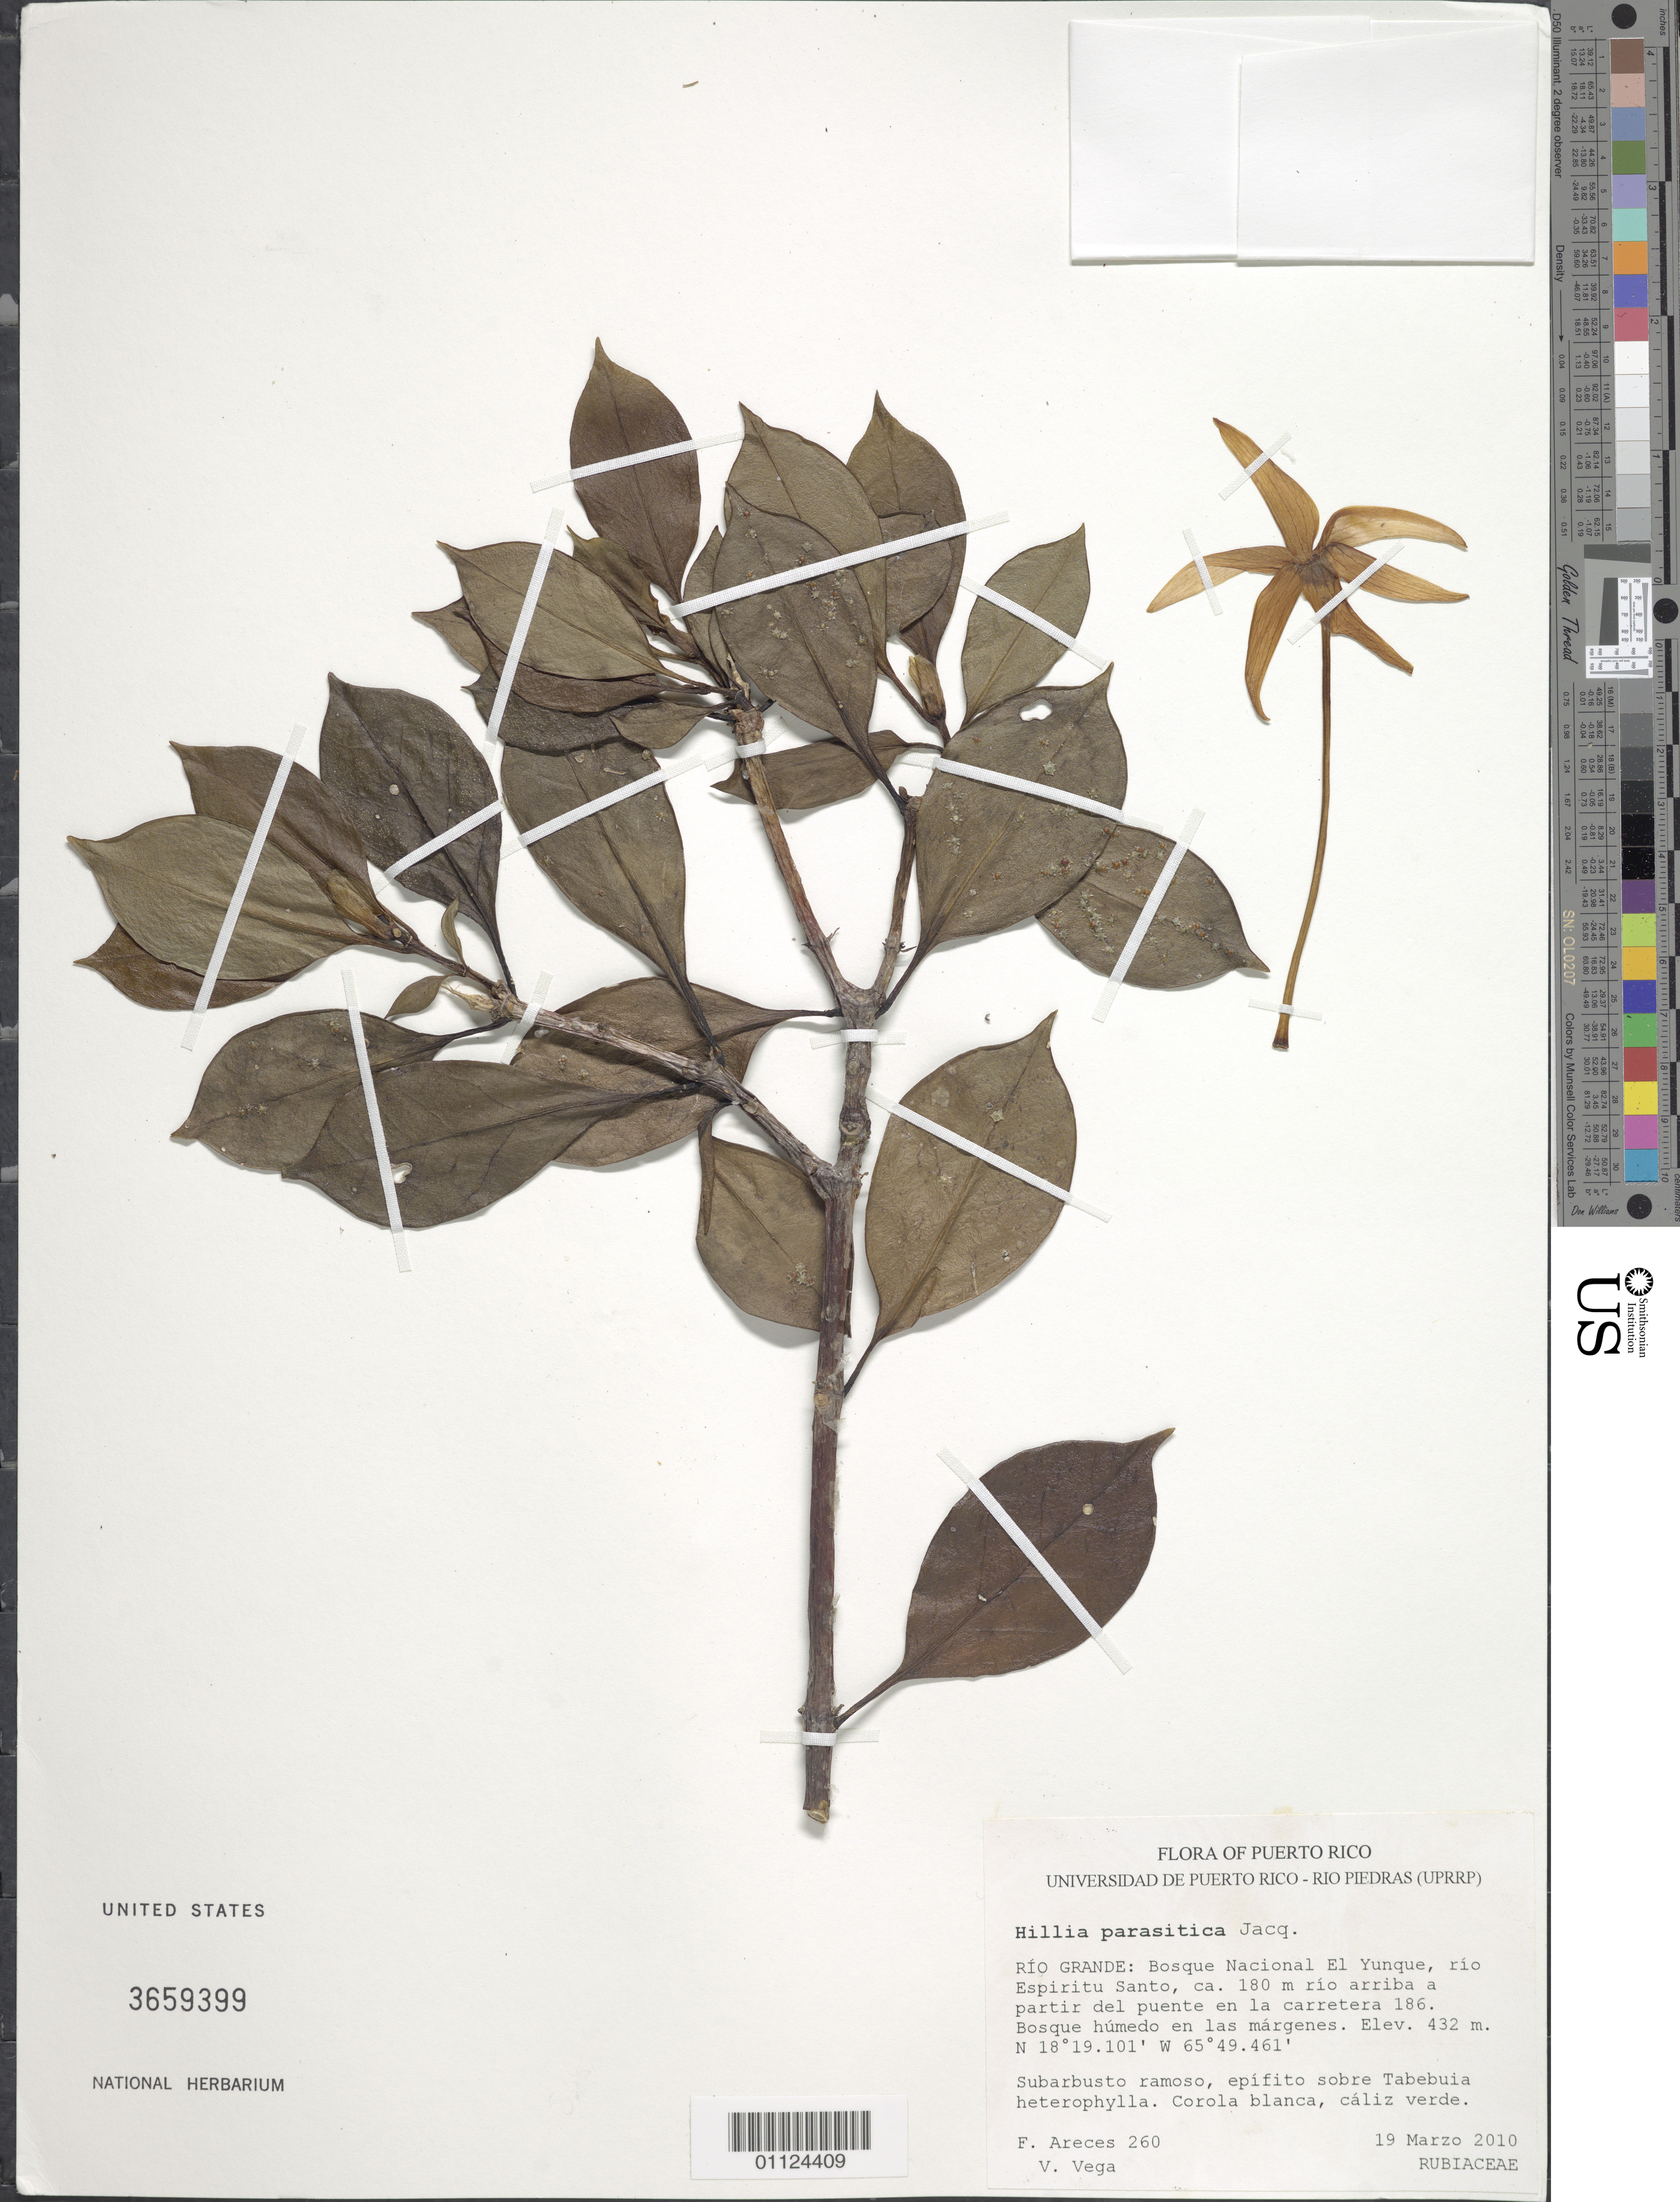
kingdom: Plantae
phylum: Tracheophyta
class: Magnoliopsida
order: Gentianales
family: Rubiaceae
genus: Hillia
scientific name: Hillia parasitica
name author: Jacq.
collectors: F. Areces Berazaín & V. Vega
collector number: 260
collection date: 2010-03-19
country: Puerto Rico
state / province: Río Grande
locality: Bosque Nacional El Yunque, Río Espiritu Santo, ca. 180 m río arriba a partir del puente en la carretera 186.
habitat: Bosque húmedo en las márgenes.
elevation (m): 432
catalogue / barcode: US 3659399